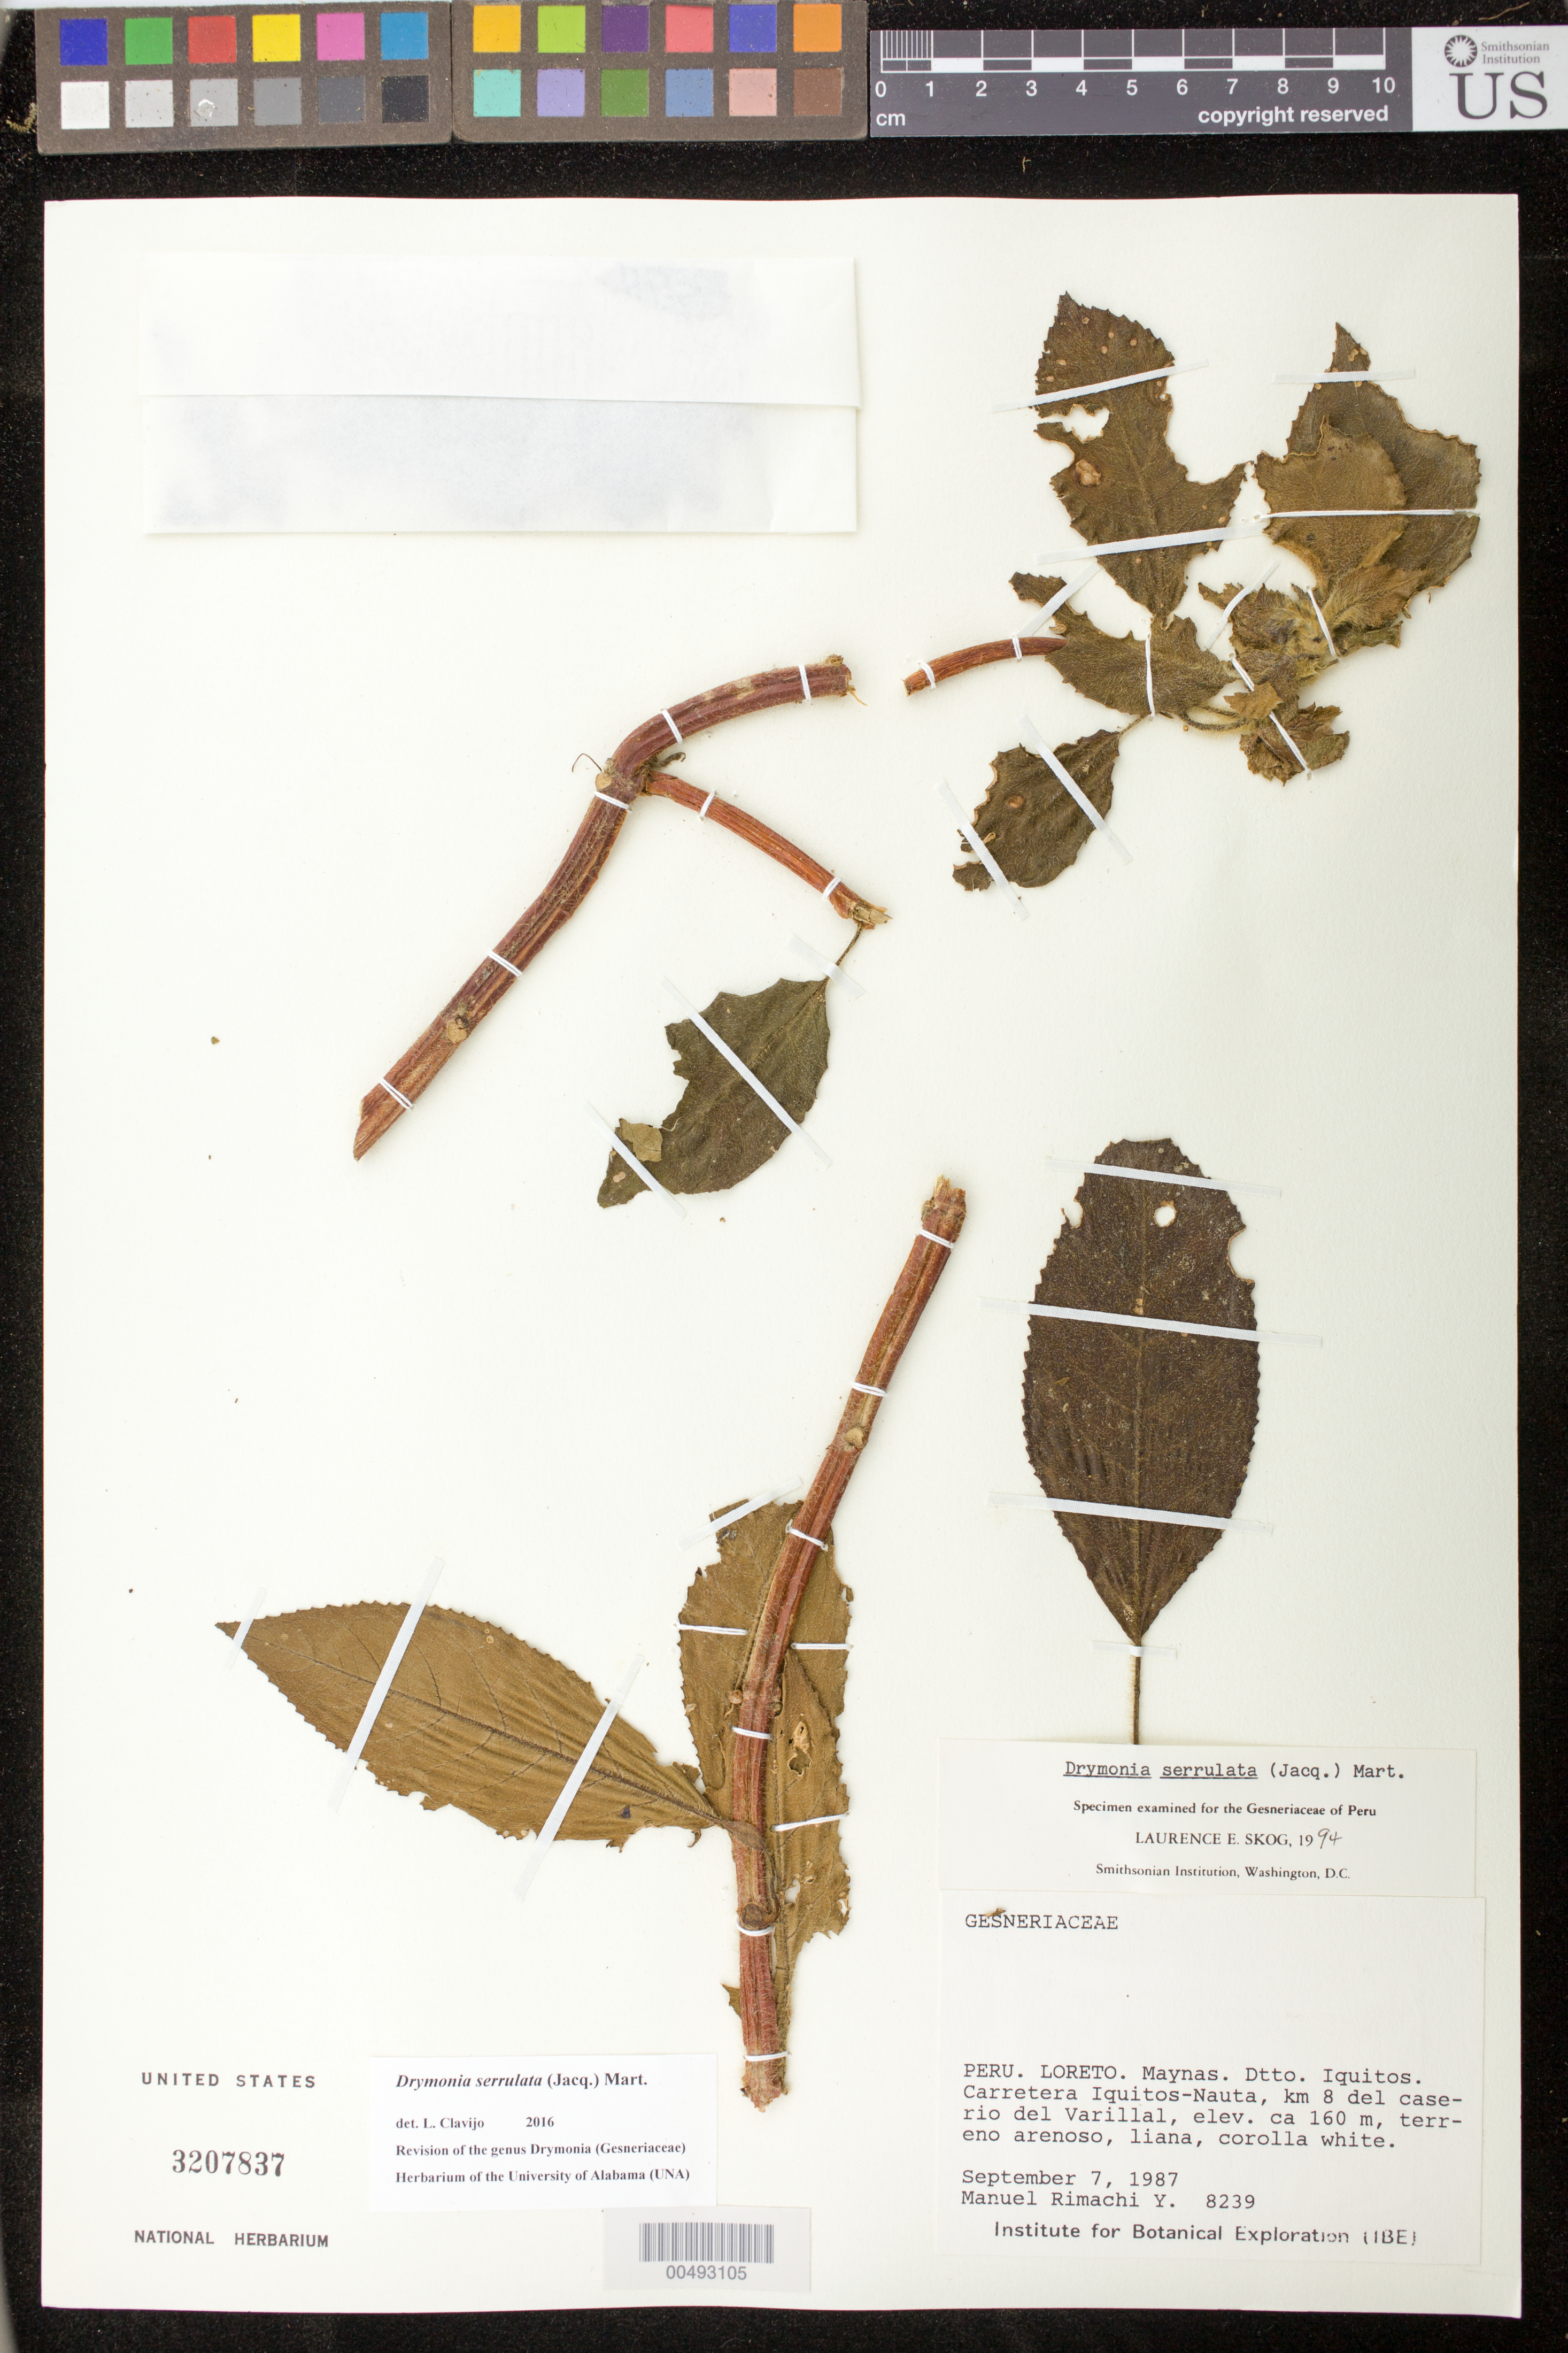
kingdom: Plantae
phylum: Tracheophyta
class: Magnoliopsida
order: Lamiales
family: Gesneriaceae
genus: Drymonia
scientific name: Drymonia serrulata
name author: (Jacq.) Mart.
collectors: M. Rimachi Y.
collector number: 8239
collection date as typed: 07 Sep 1987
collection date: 1987-09-07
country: Peru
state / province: Loreto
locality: Prov. Maynas; Iquitos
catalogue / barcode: US 3207837